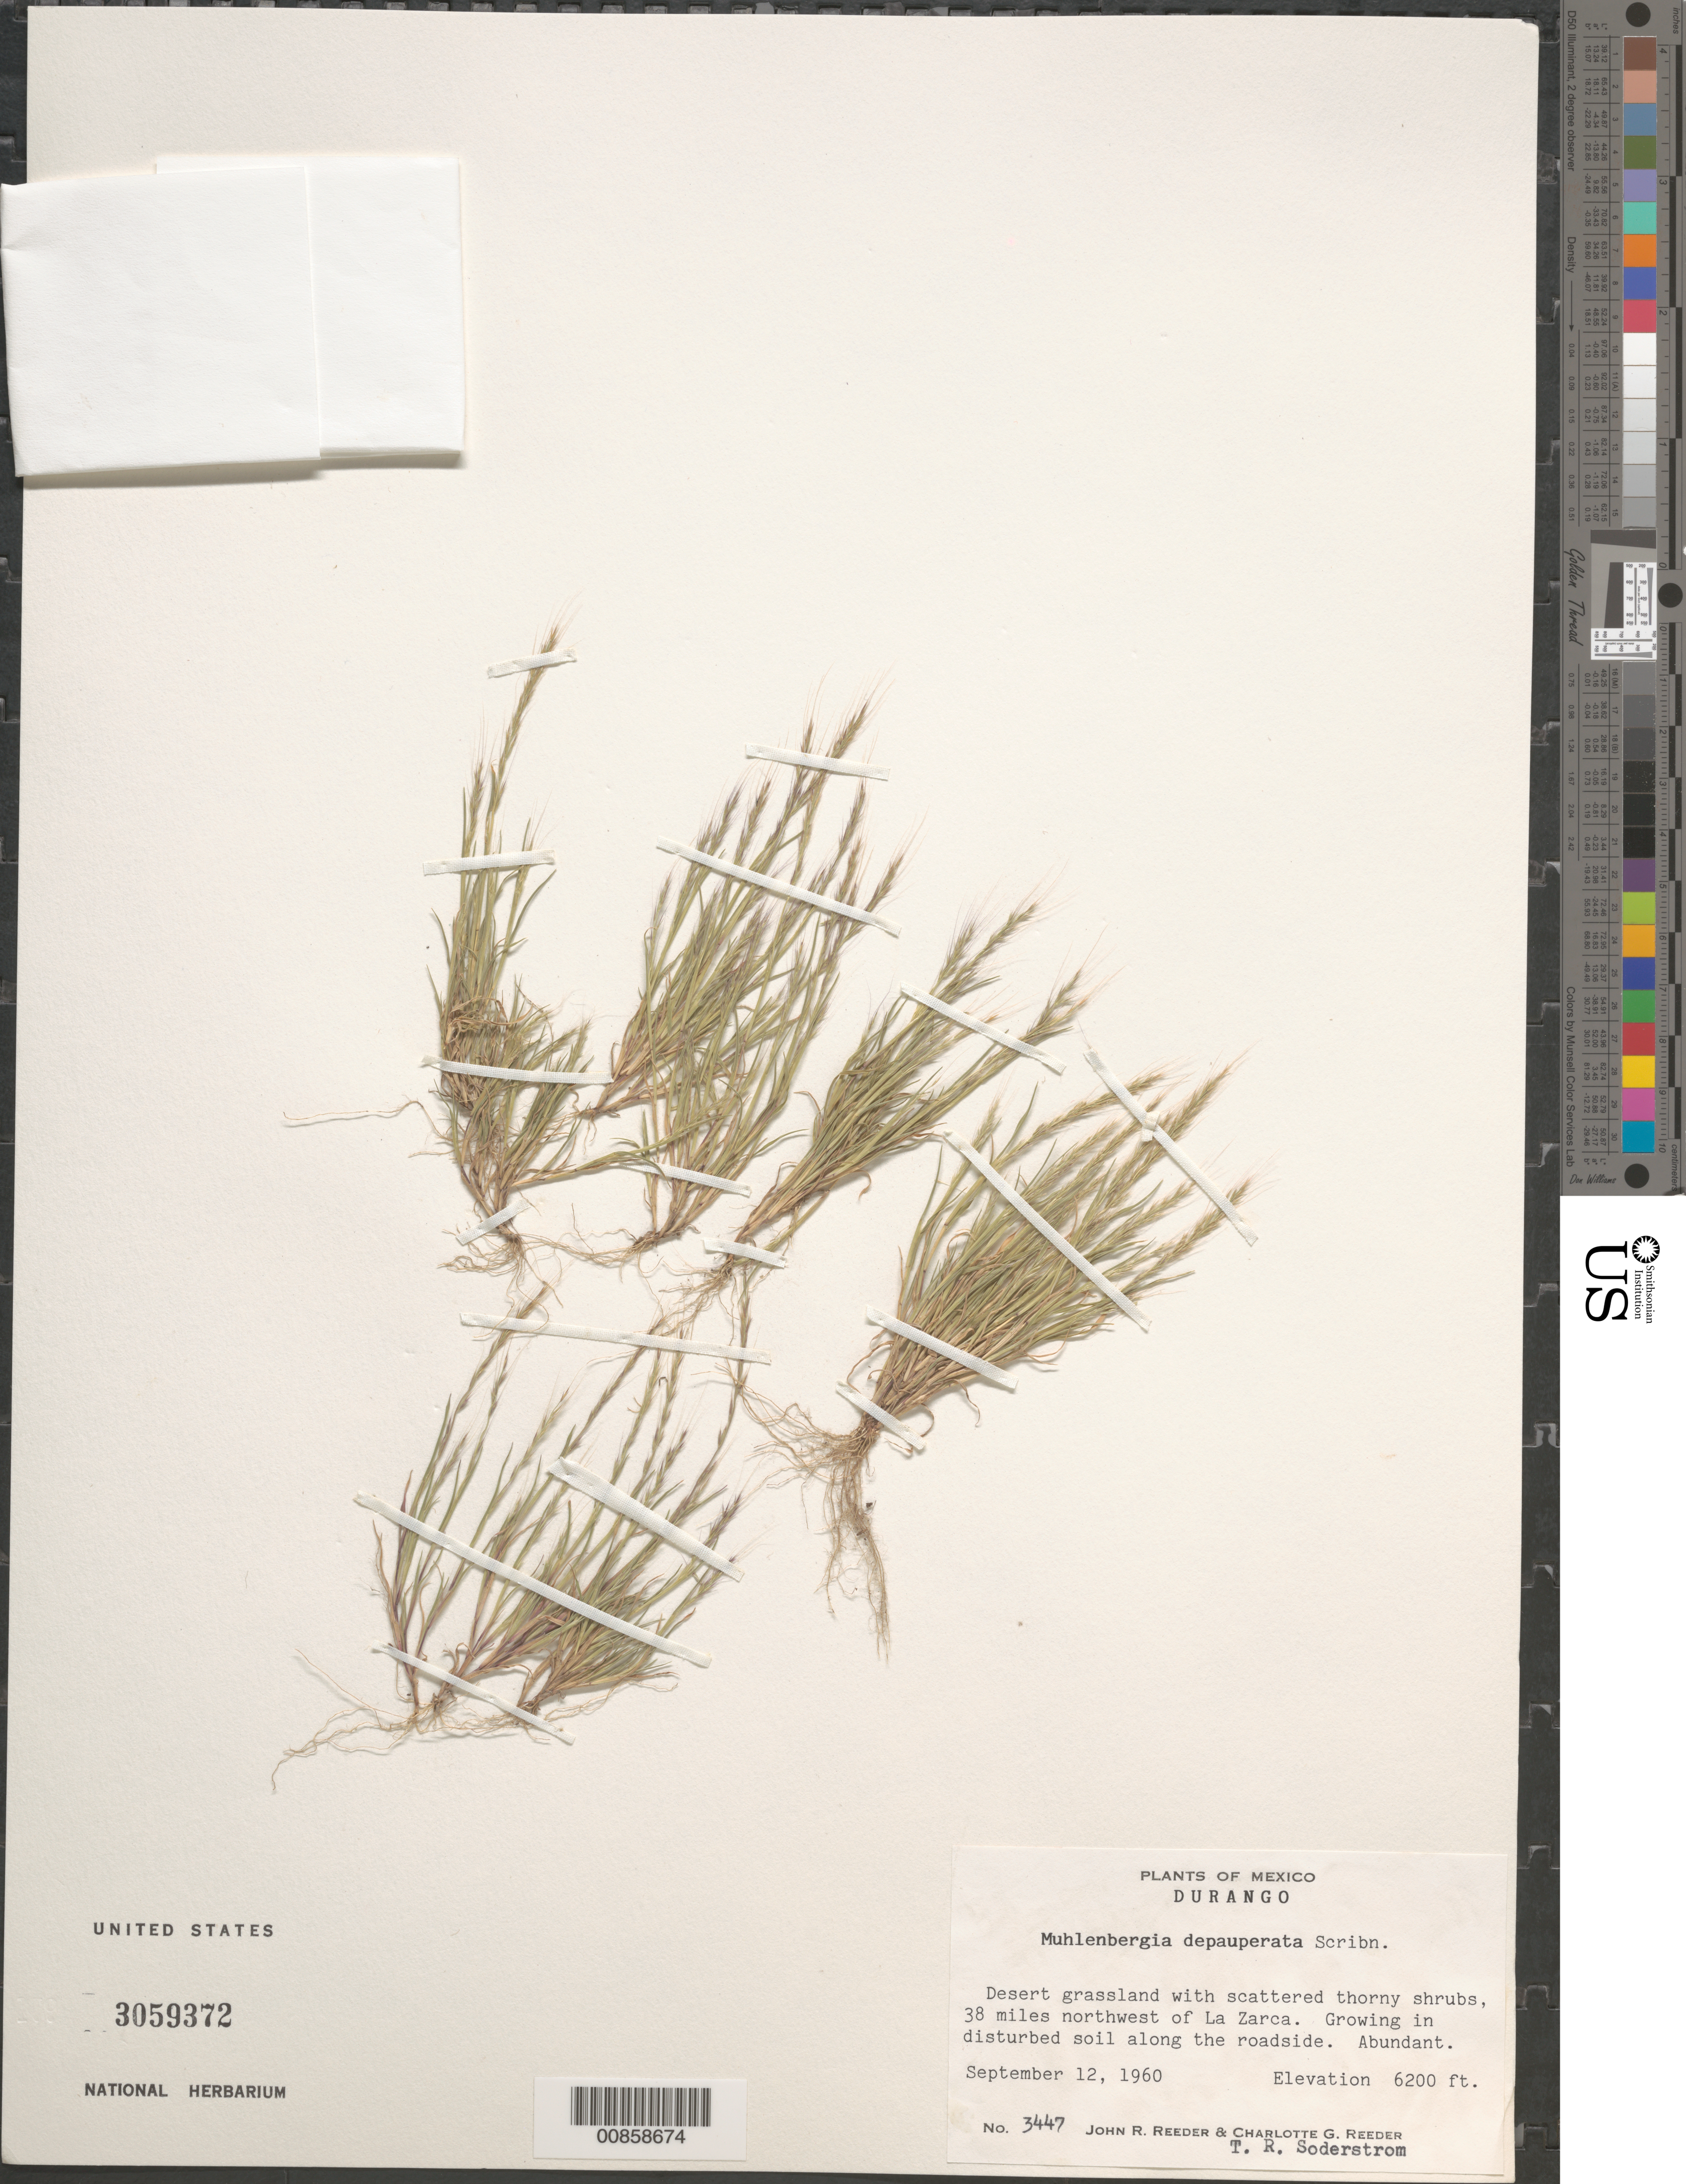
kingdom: Plantae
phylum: Tracheophyta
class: Liliopsida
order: Poales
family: Poaceae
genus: Muhlenbergia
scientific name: Muhlenbergia depauperata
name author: Scribn.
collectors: J. R. Reeder, C. G. Reeder & T. R. Soderstrom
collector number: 3447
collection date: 1960-09-12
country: Mexico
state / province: Durango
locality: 38 miles northwest of La Zarca. Growing in disturbed soil along the roadside.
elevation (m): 1890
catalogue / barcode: US 3059372